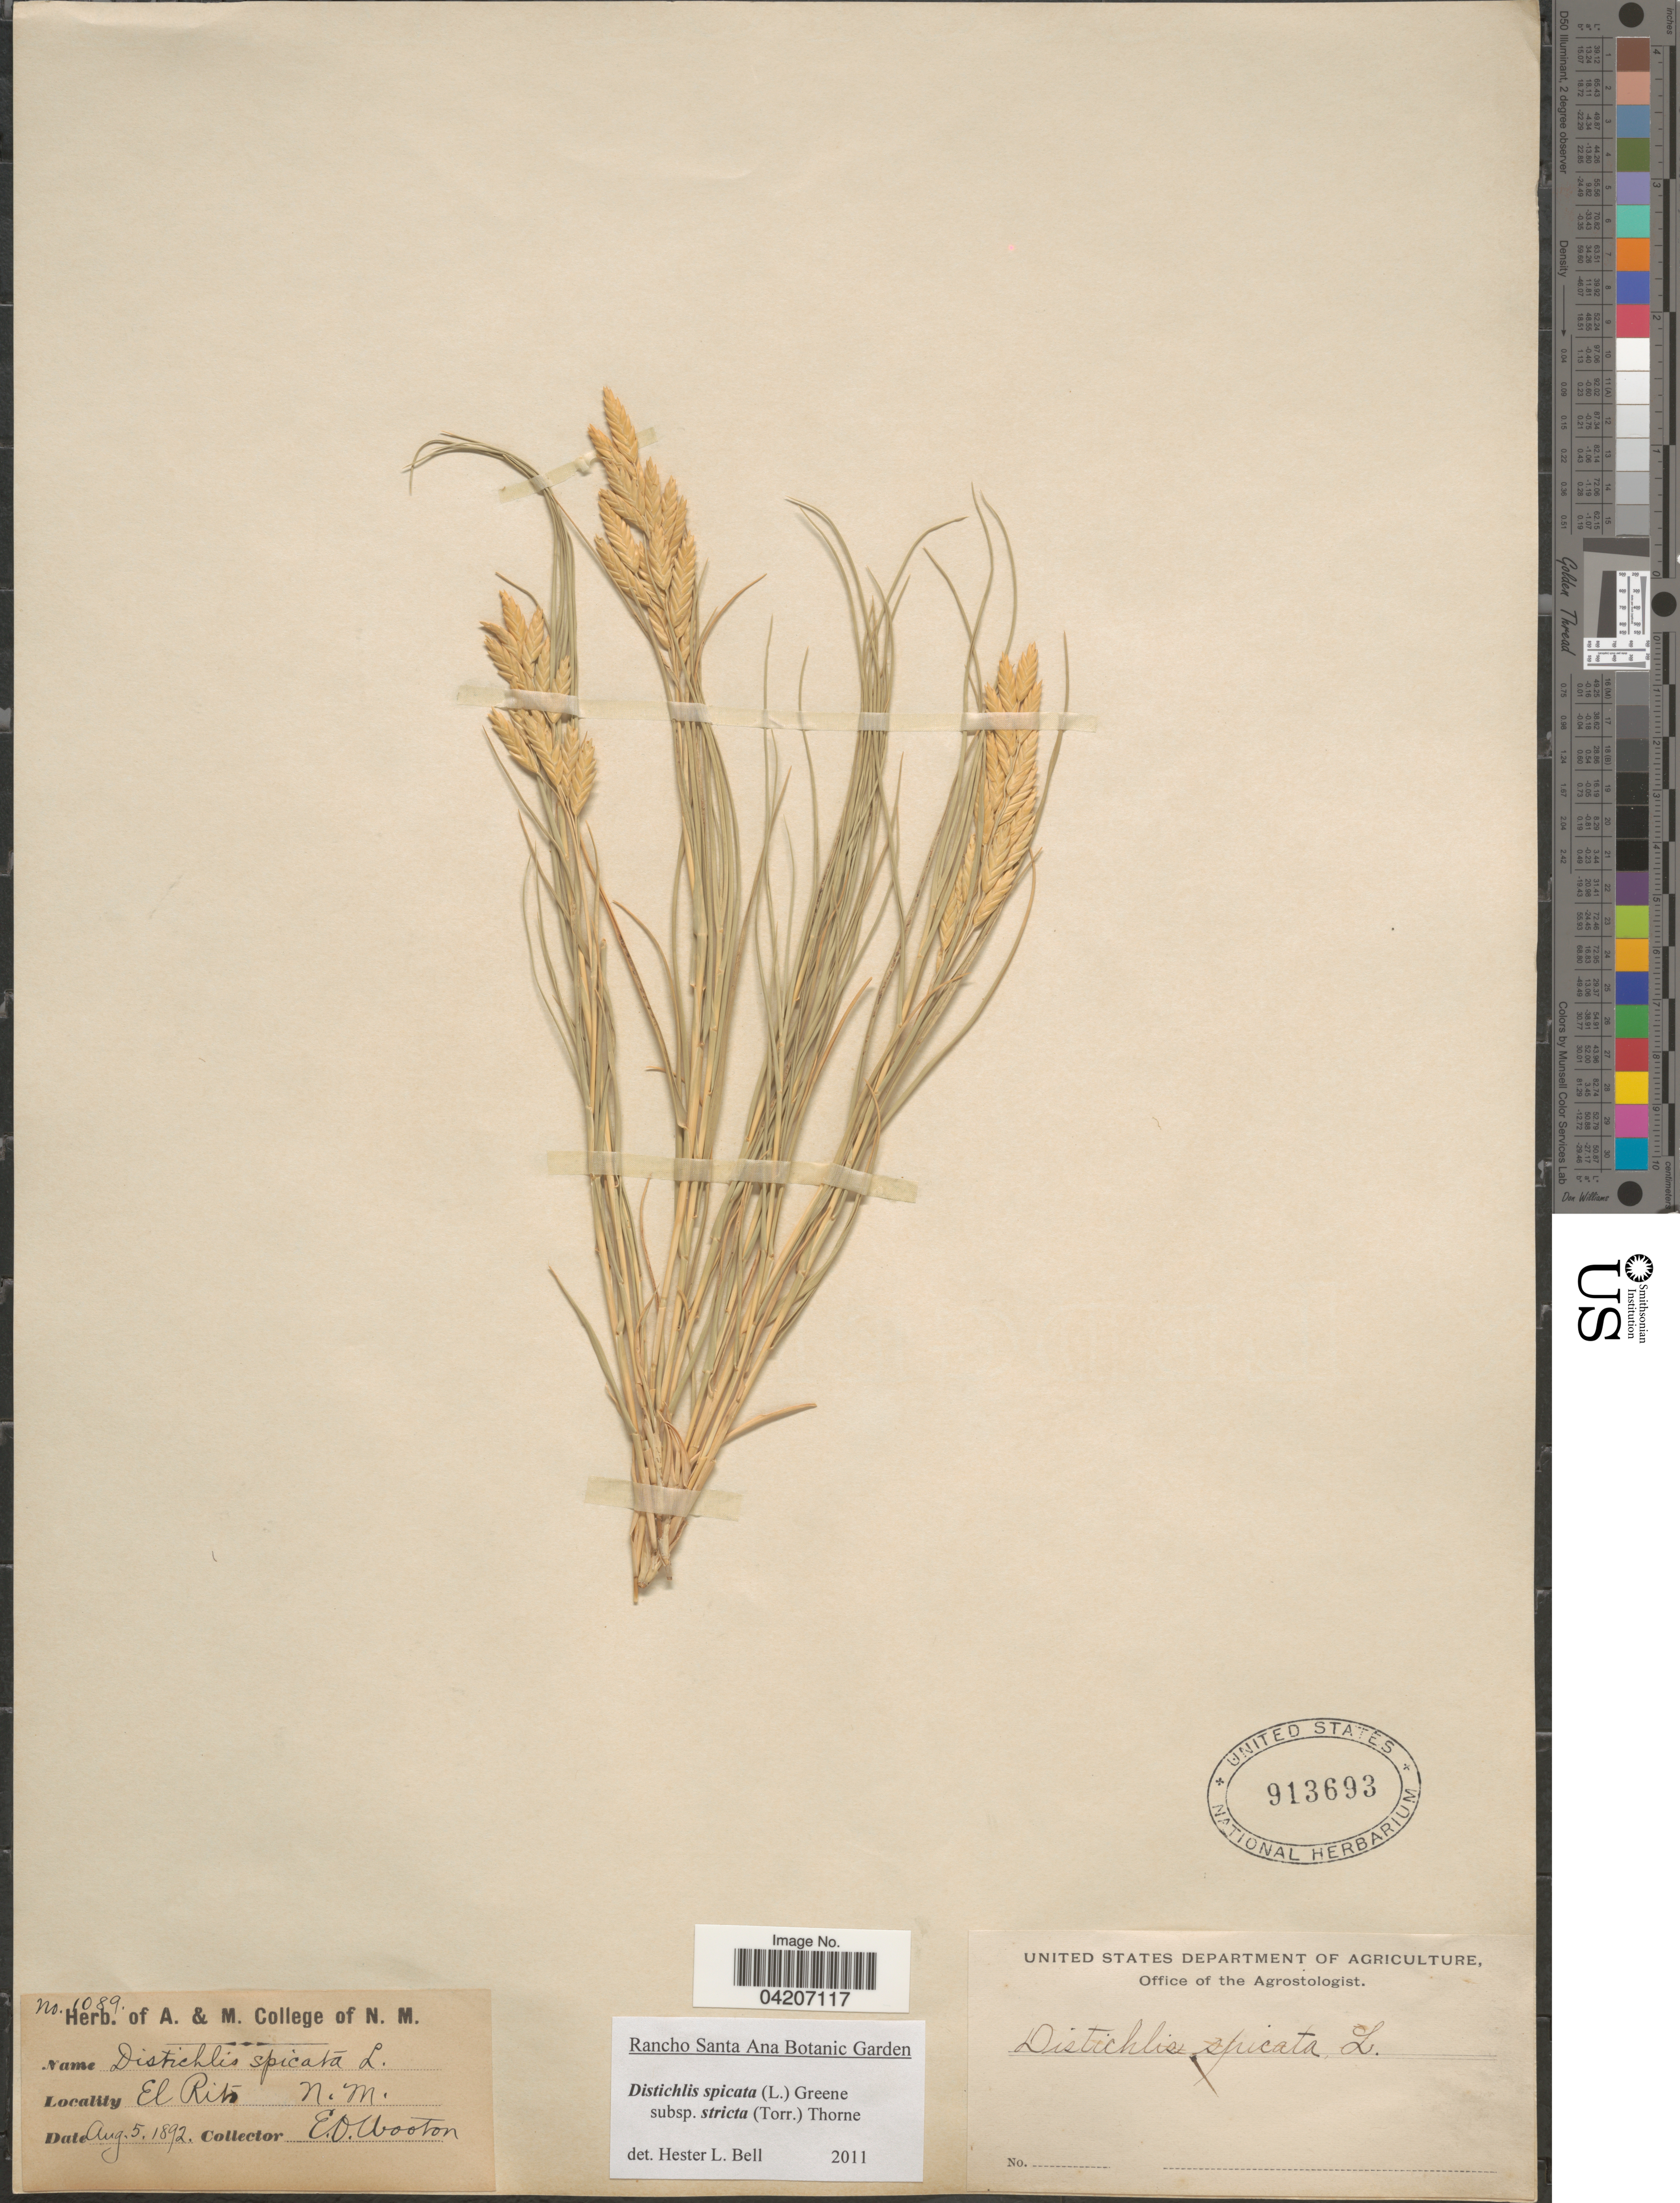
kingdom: Plantae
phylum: Tracheophyta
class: Liliopsida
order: Poales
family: Poaceae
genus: Distichlis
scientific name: Distichlis spicata subsp. stricta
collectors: E. O. Wooton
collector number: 1089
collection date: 1892-08-05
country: United States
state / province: New Mexico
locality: El Rito.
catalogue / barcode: US 913693